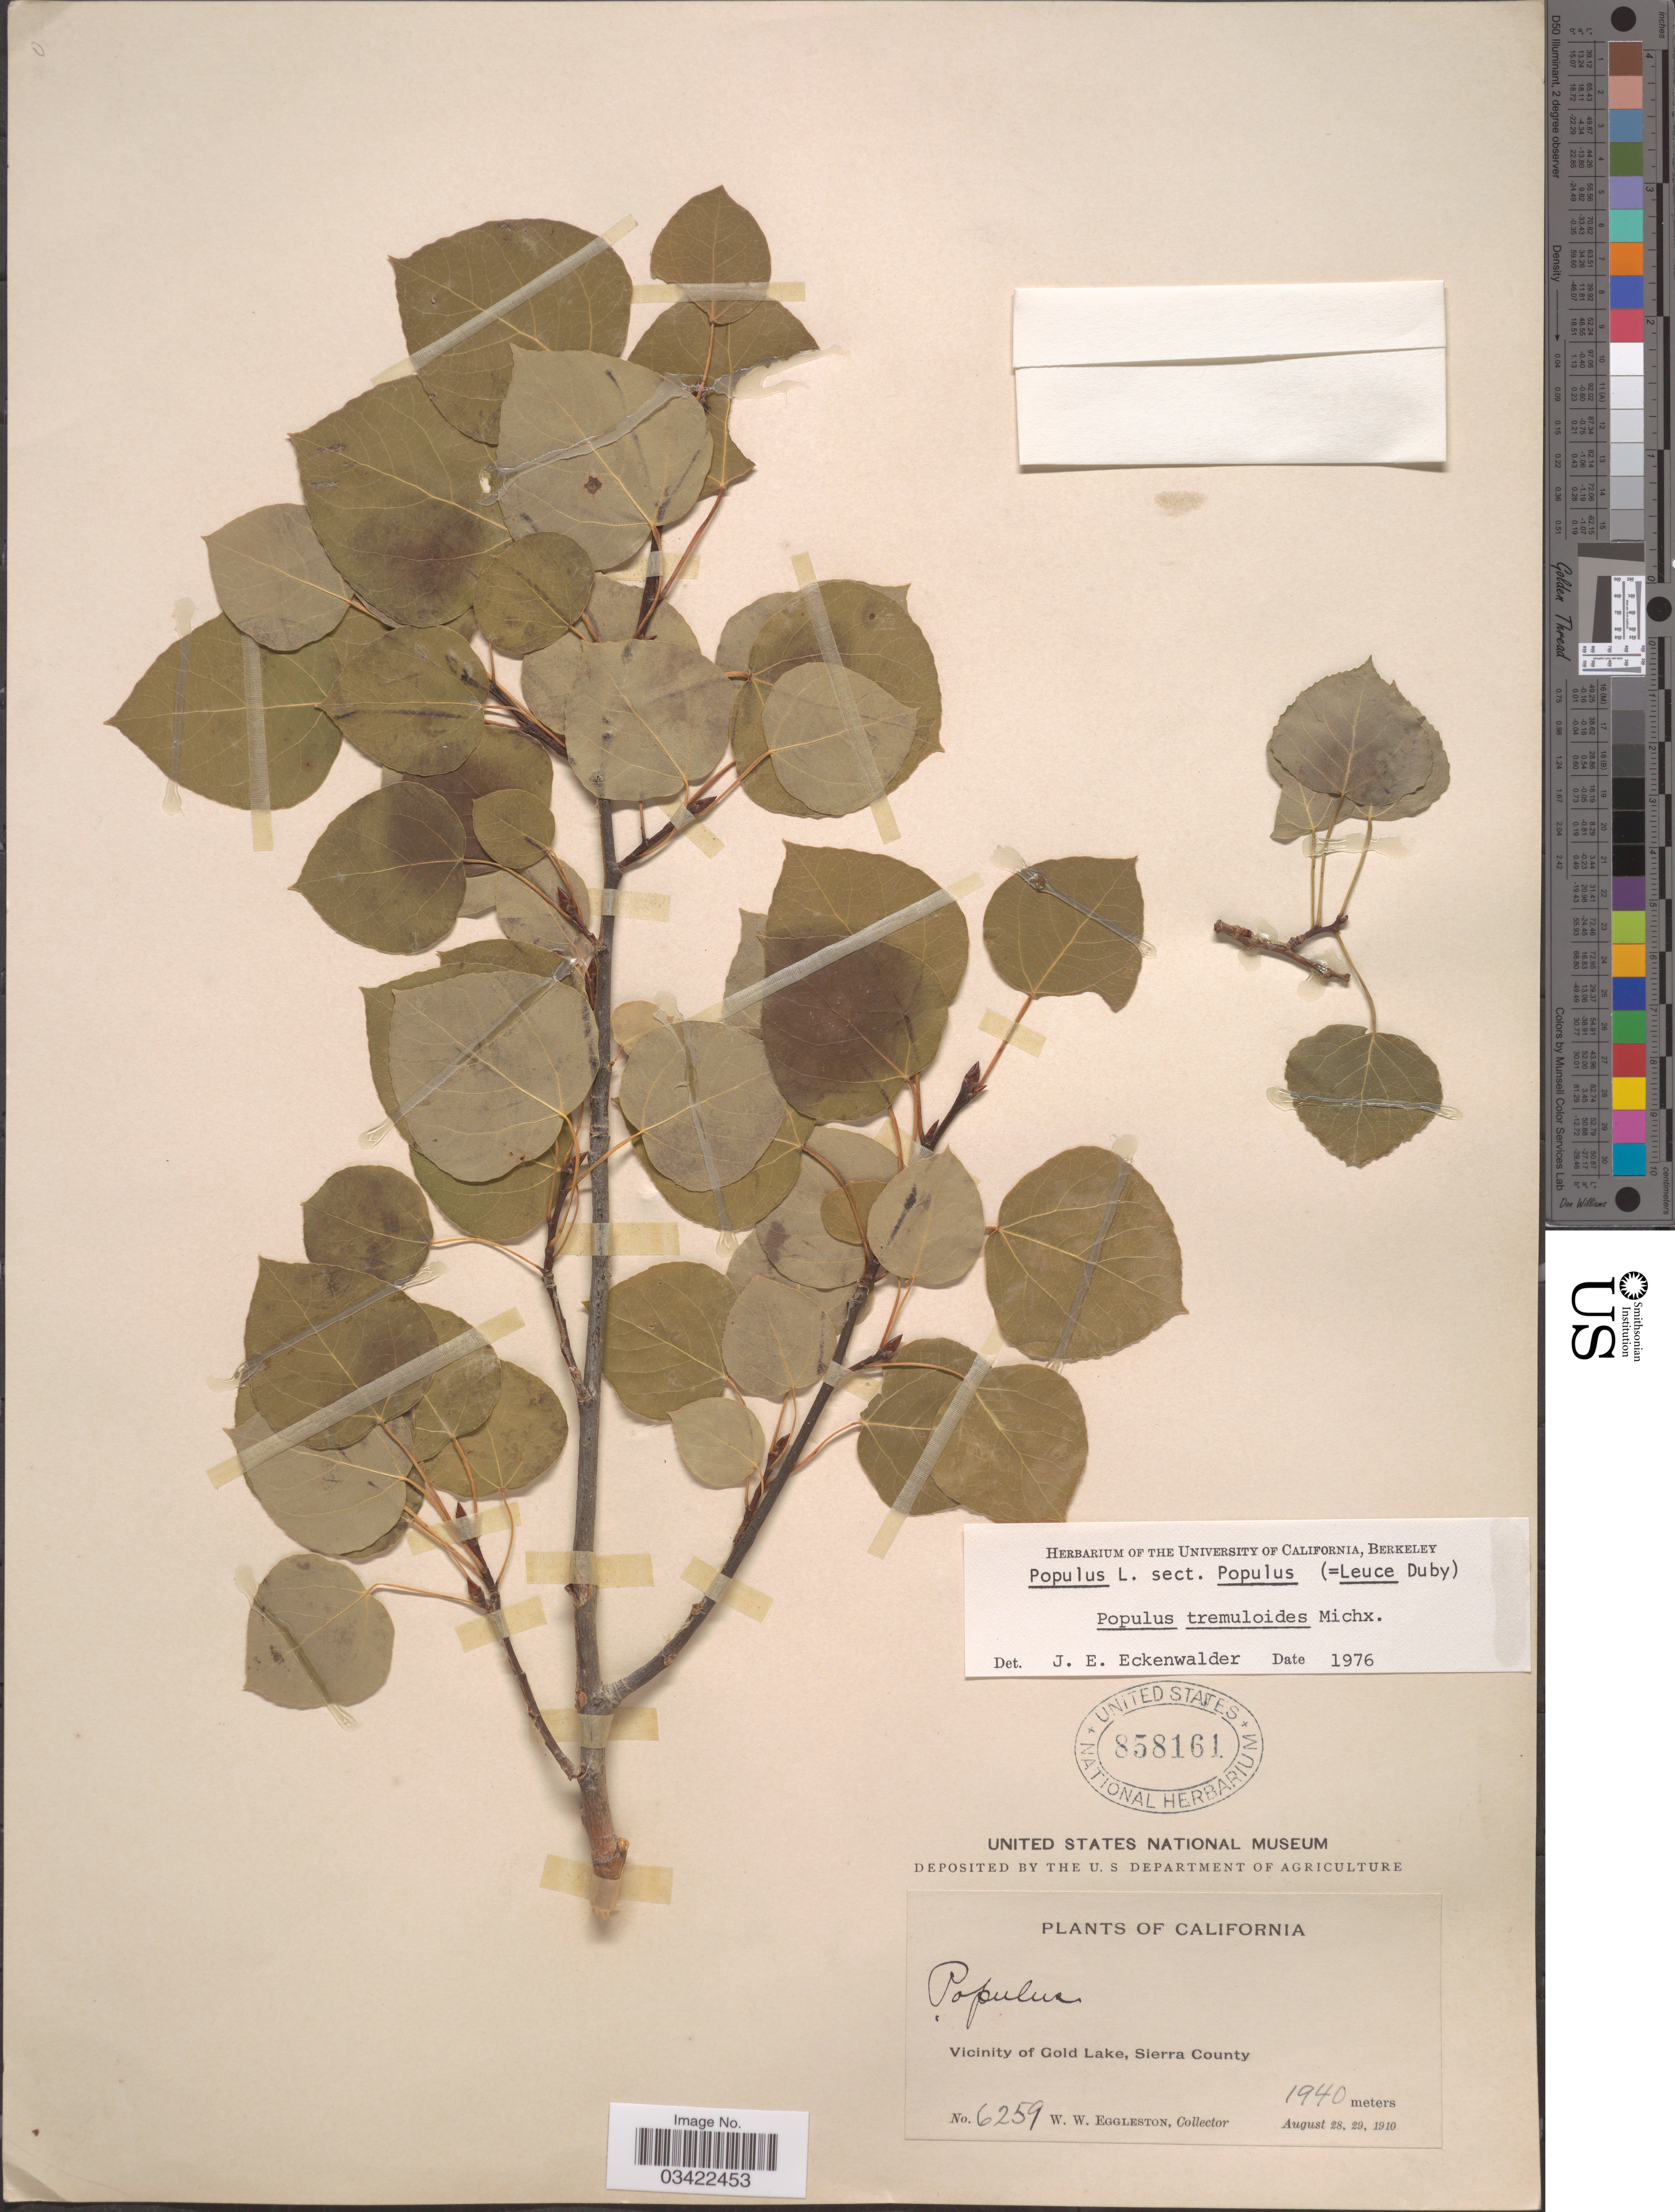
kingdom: Plantae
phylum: Tracheophyta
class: Magnoliopsida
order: Malpighiales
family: Salicaceae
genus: Populus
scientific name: Populus tremuloides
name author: Michx.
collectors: W. W. Eggleston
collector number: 6259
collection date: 1910-08-28/1910-08-29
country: United States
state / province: California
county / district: Sierra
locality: Vicinity of Gold Lake, Sierra County.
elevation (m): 1940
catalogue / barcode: US 858161